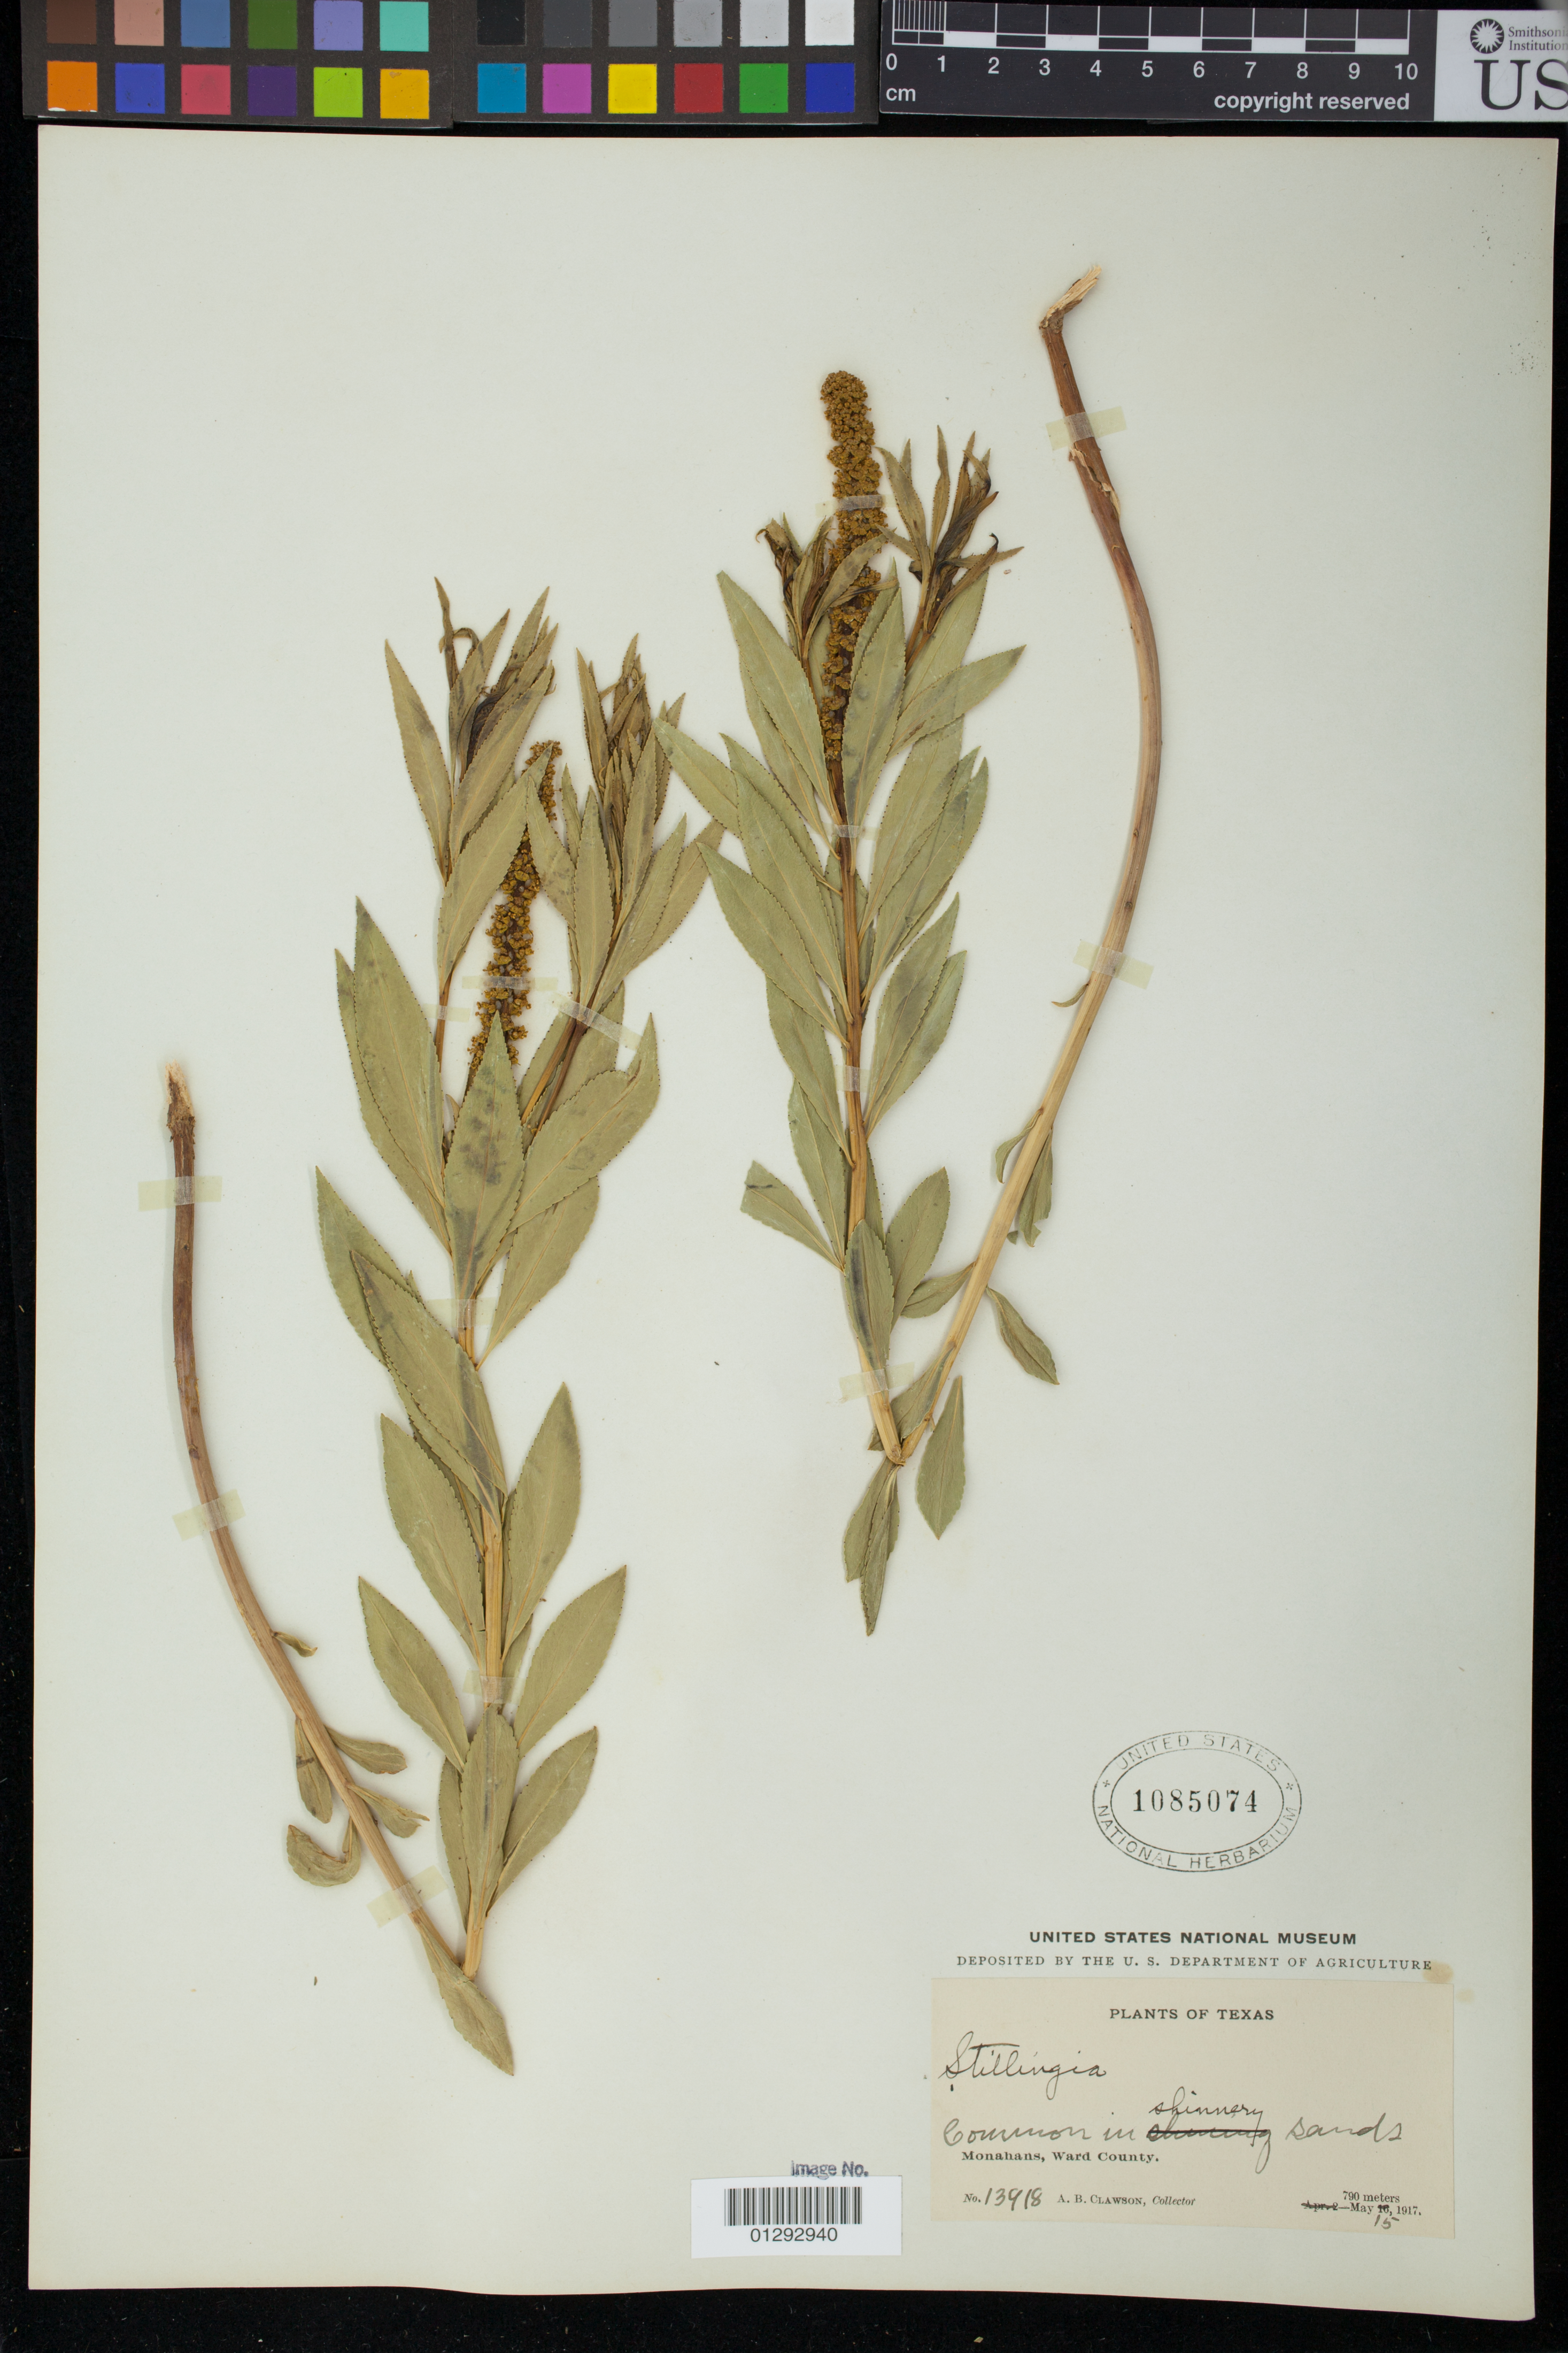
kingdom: Plantae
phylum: Tracheophyta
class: Magnoliopsida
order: Malpighiales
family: Euphorbiaceae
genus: Stillingia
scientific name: Stillingia sylvatica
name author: L.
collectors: A. Clawson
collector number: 13918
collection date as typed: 15 May 1917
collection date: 1917-05-15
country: United States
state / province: Texas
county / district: Ward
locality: Monahans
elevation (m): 790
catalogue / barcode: US 1085074